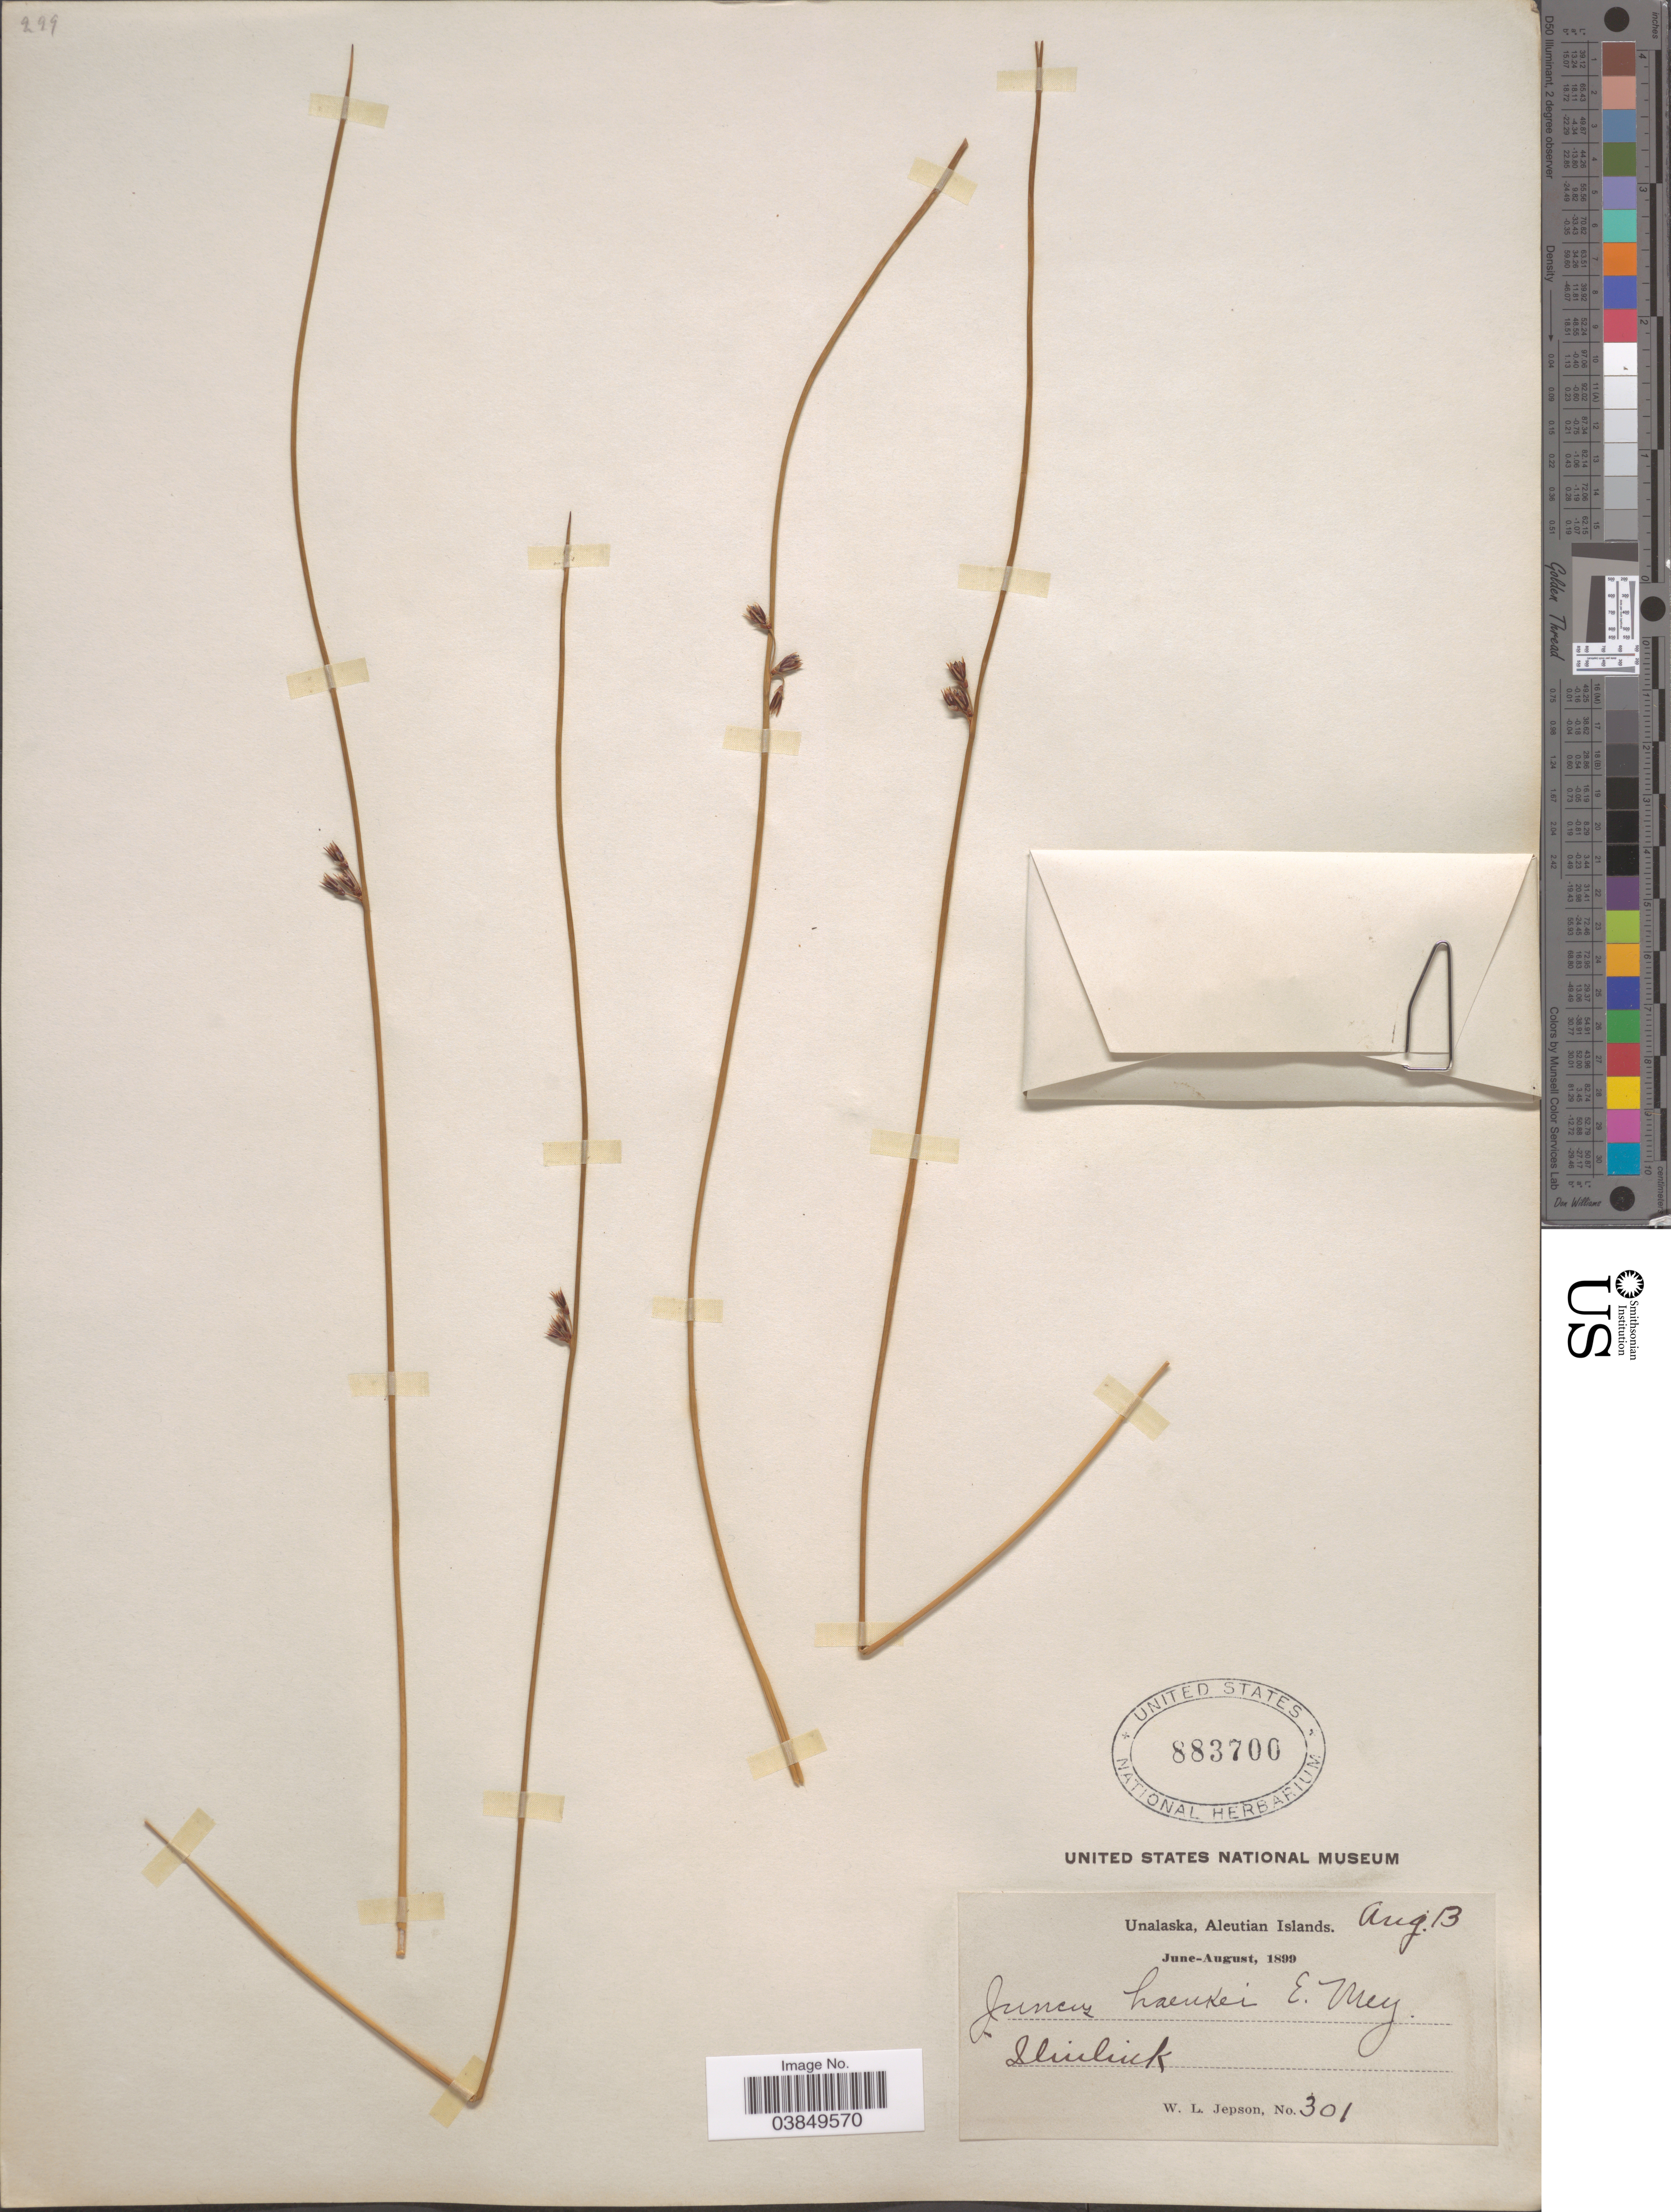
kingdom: Plantae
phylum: Tracheophyta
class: Liliopsida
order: Poales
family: Juncaceae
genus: Juncus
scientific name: Juncus balticus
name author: Willd.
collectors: W. L. Jepson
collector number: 301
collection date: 1899-06/1899-08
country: United States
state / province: Alaska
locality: Unalaska, Aleutian Islands. Iliuliuk.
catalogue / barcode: US 883700